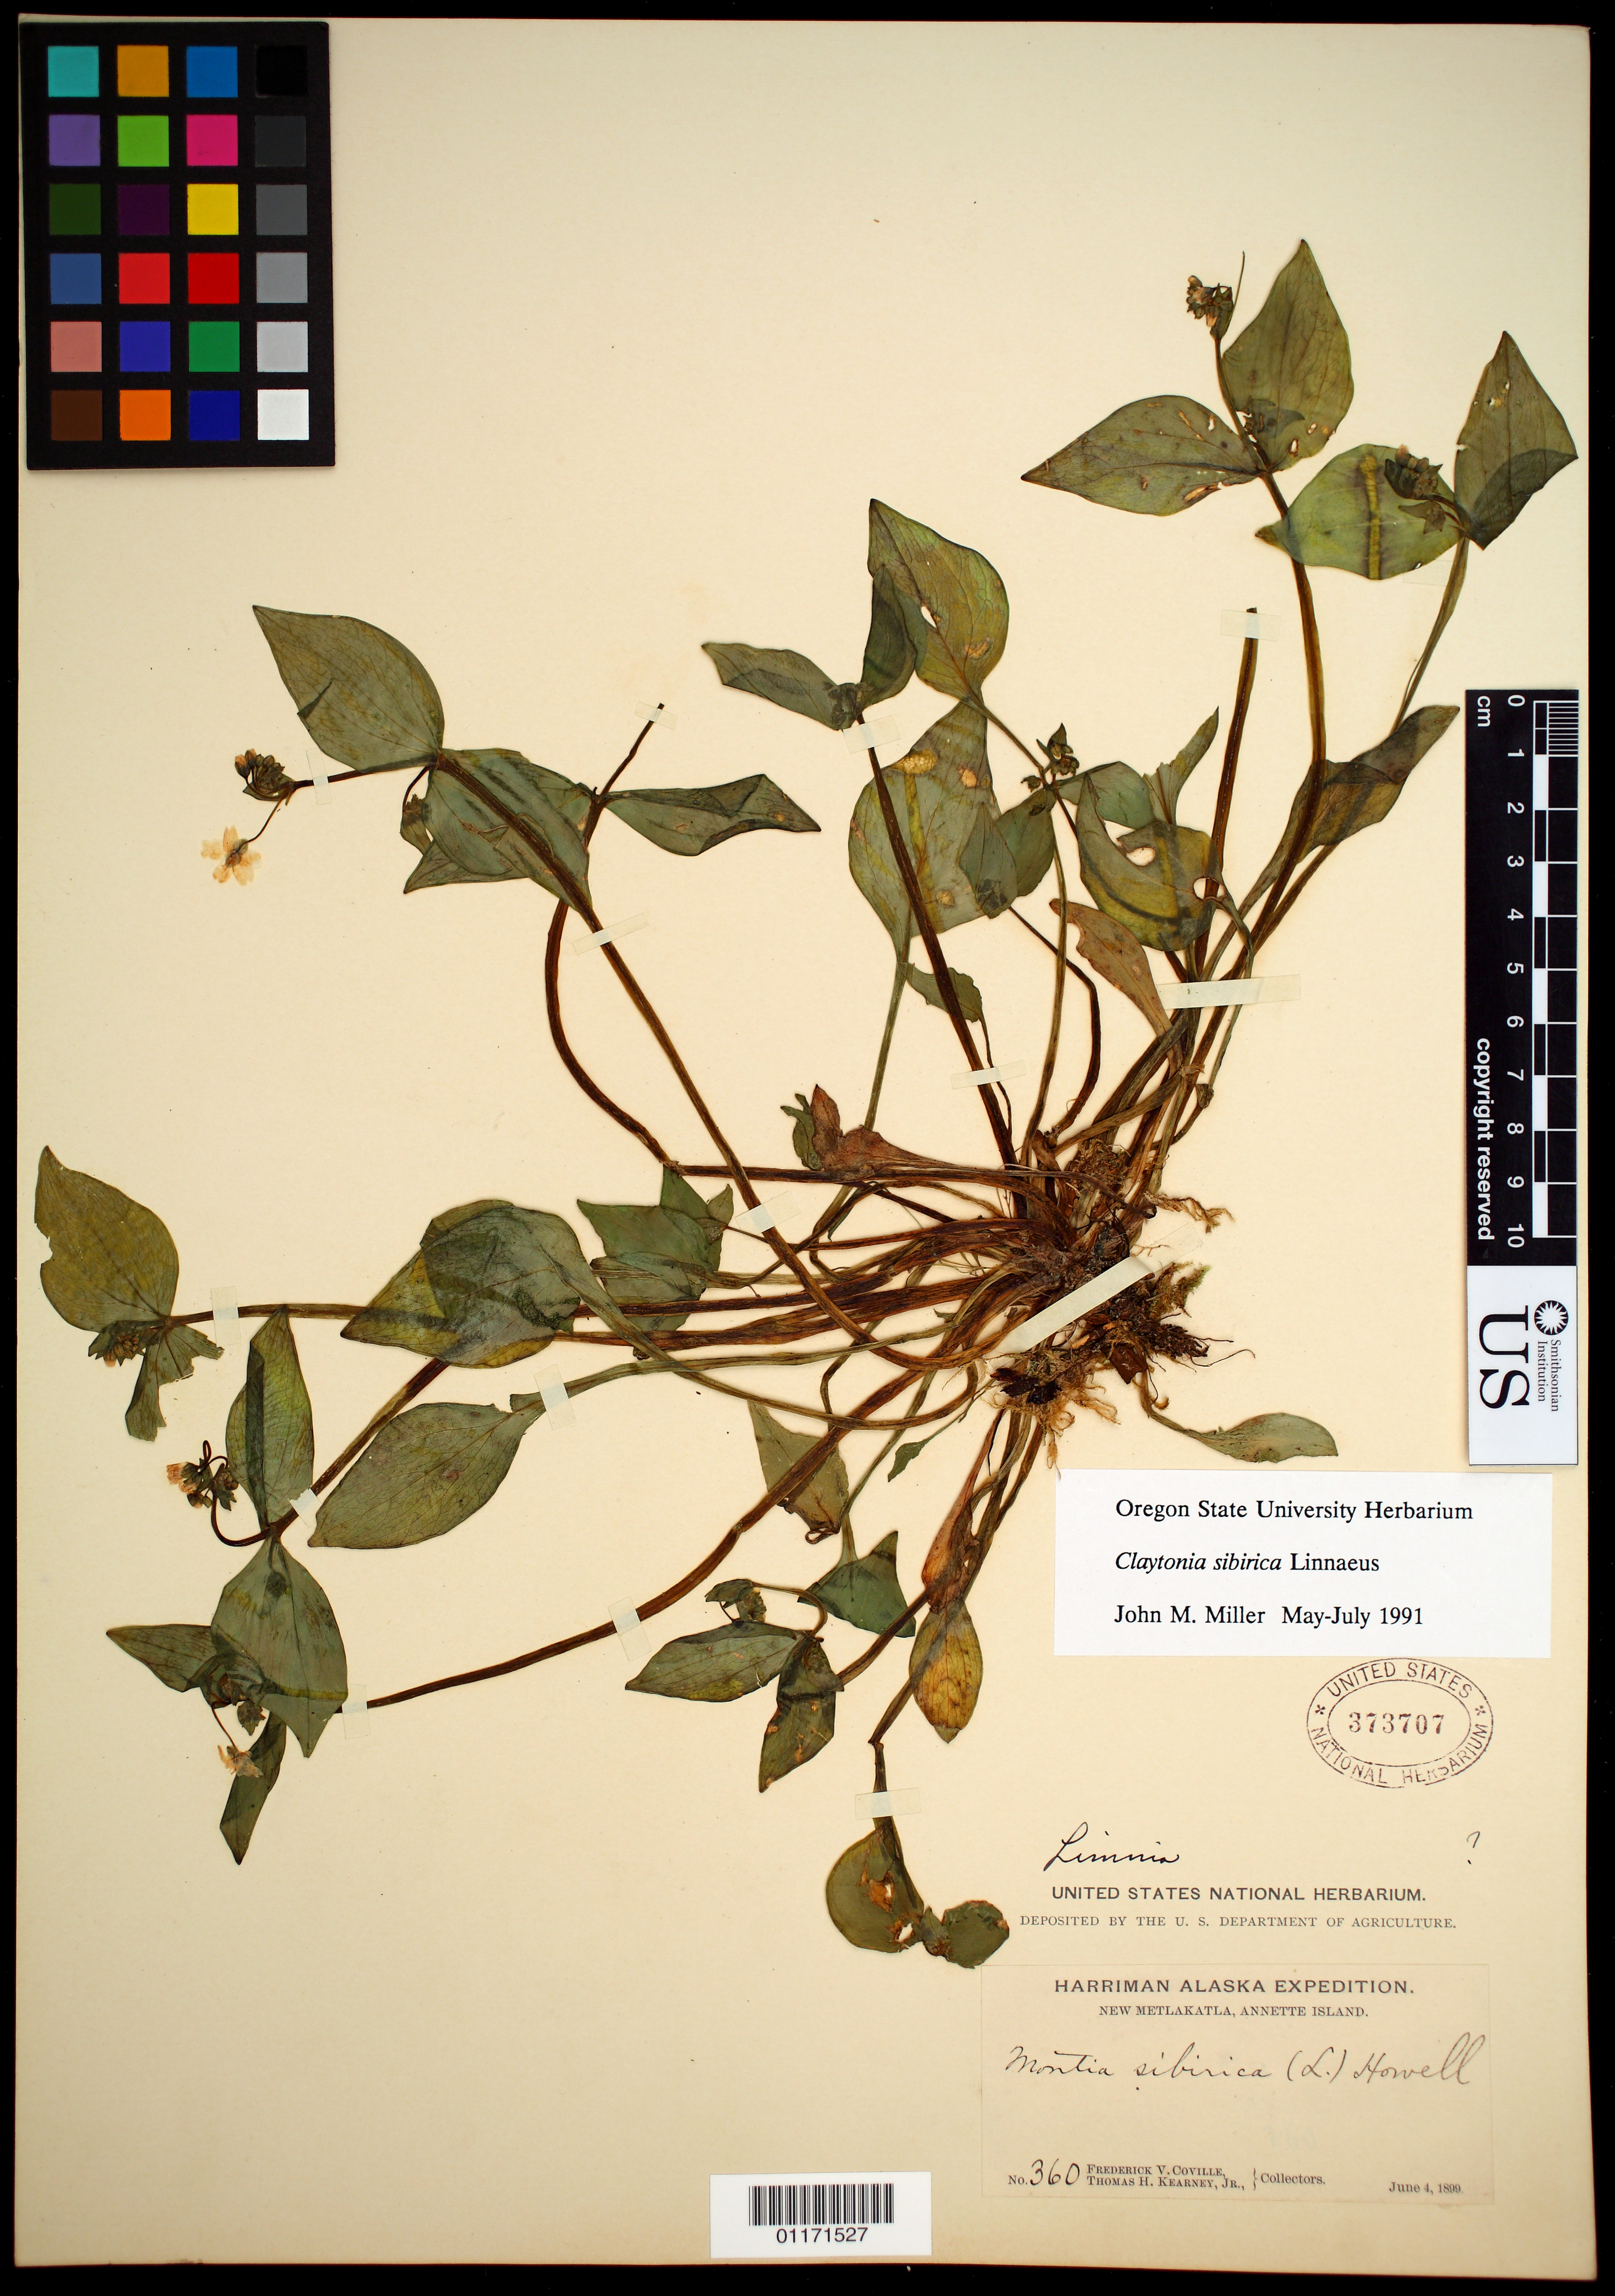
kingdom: Plantae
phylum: Tracheophyta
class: Magnoliopsida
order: Caryophyllales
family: Montiaceae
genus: Claytonia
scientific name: Claytonia sibirica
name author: L.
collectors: F. V. Coville & T. H. Kearney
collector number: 360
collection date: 1899-06-04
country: United States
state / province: Alaska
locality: New Metlakatla, Annette Island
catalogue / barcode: US 373707